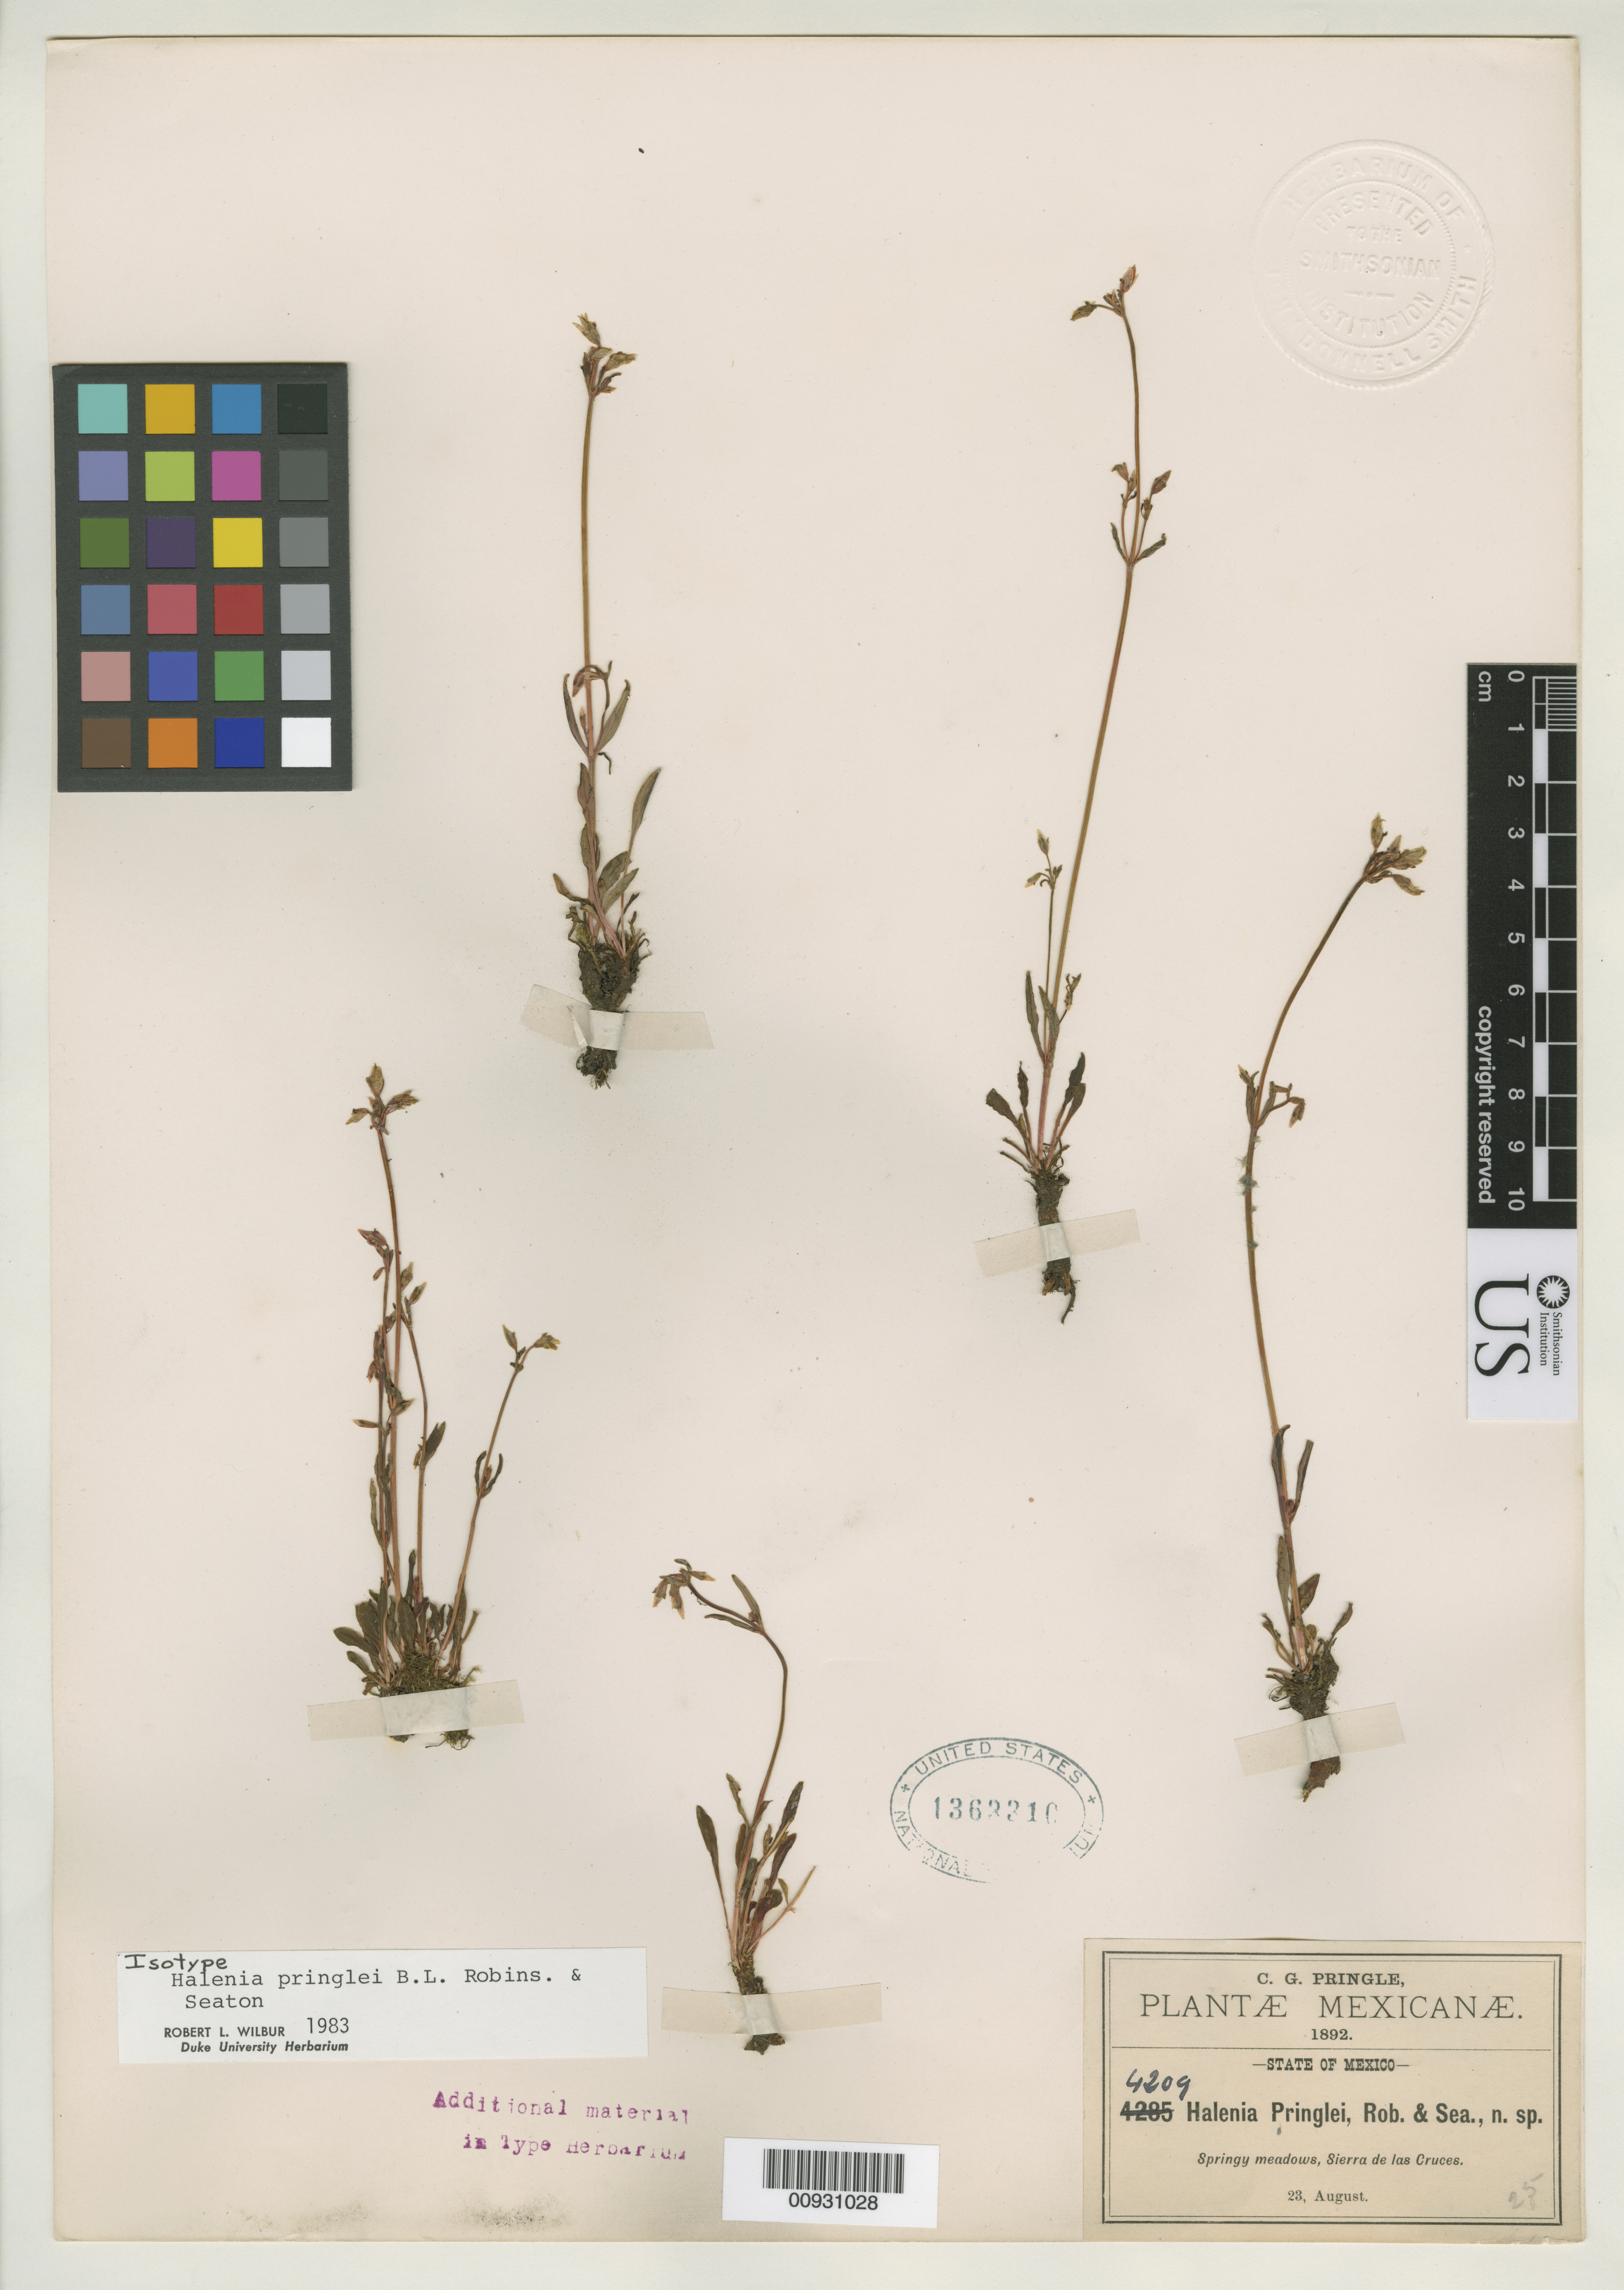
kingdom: Plantae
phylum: Tracheophyta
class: Magnoliopsida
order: Gentianales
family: Gentianaceae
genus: Halenia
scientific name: Halenia pringlei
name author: B.L. Rob. & Seaton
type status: Isotype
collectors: C. G. Pringle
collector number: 4209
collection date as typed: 23 Aug 1892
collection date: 1892-08-23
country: Mexico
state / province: México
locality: Sierra de las Cruces.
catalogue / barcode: US 1363310